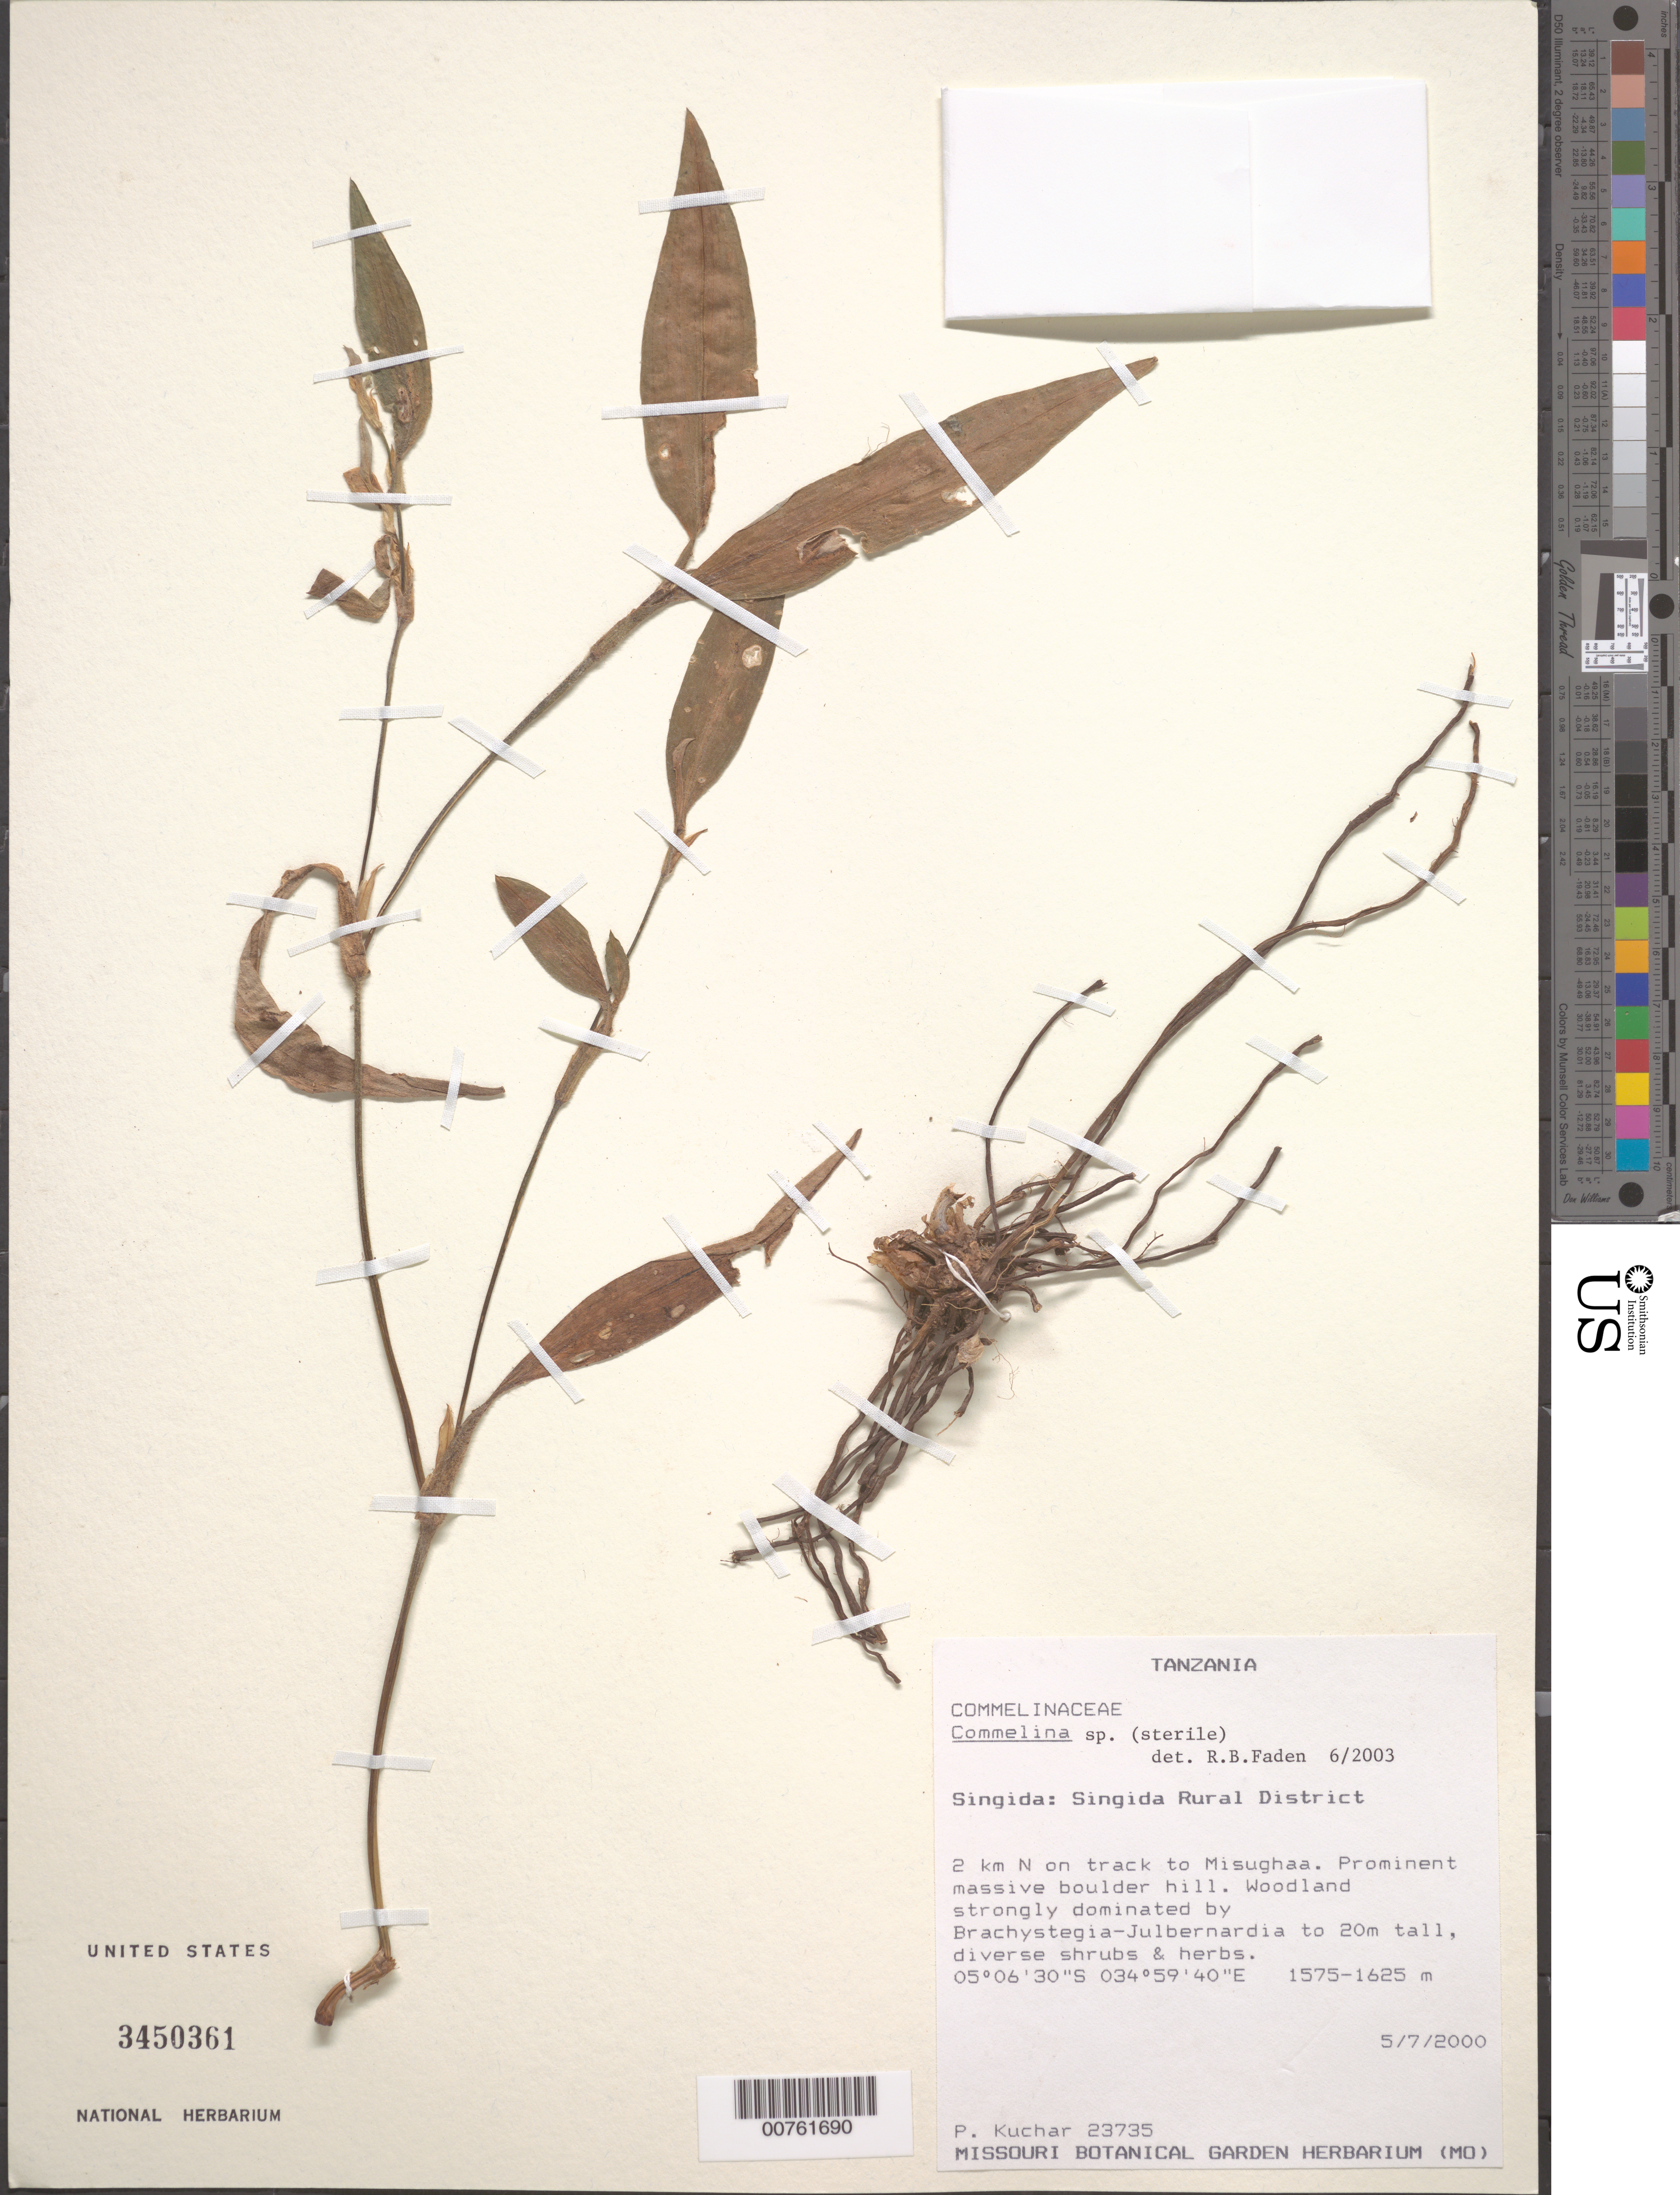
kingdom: Plantae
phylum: Tracheophyta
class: Liliopsida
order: Commelinales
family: Commelinaceae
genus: Commelina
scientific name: Commelina sp.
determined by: Faden, Robert B., (US), Smithsonian Institution - National Museum of Natural History (UNITED STATES)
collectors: P. Kuchar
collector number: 23735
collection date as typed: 07 May 2000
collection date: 2000-05-07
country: Tanzania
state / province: Singida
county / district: Singida Rural District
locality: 2 km N on track to Misughaa.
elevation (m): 1575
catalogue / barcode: US 3450361